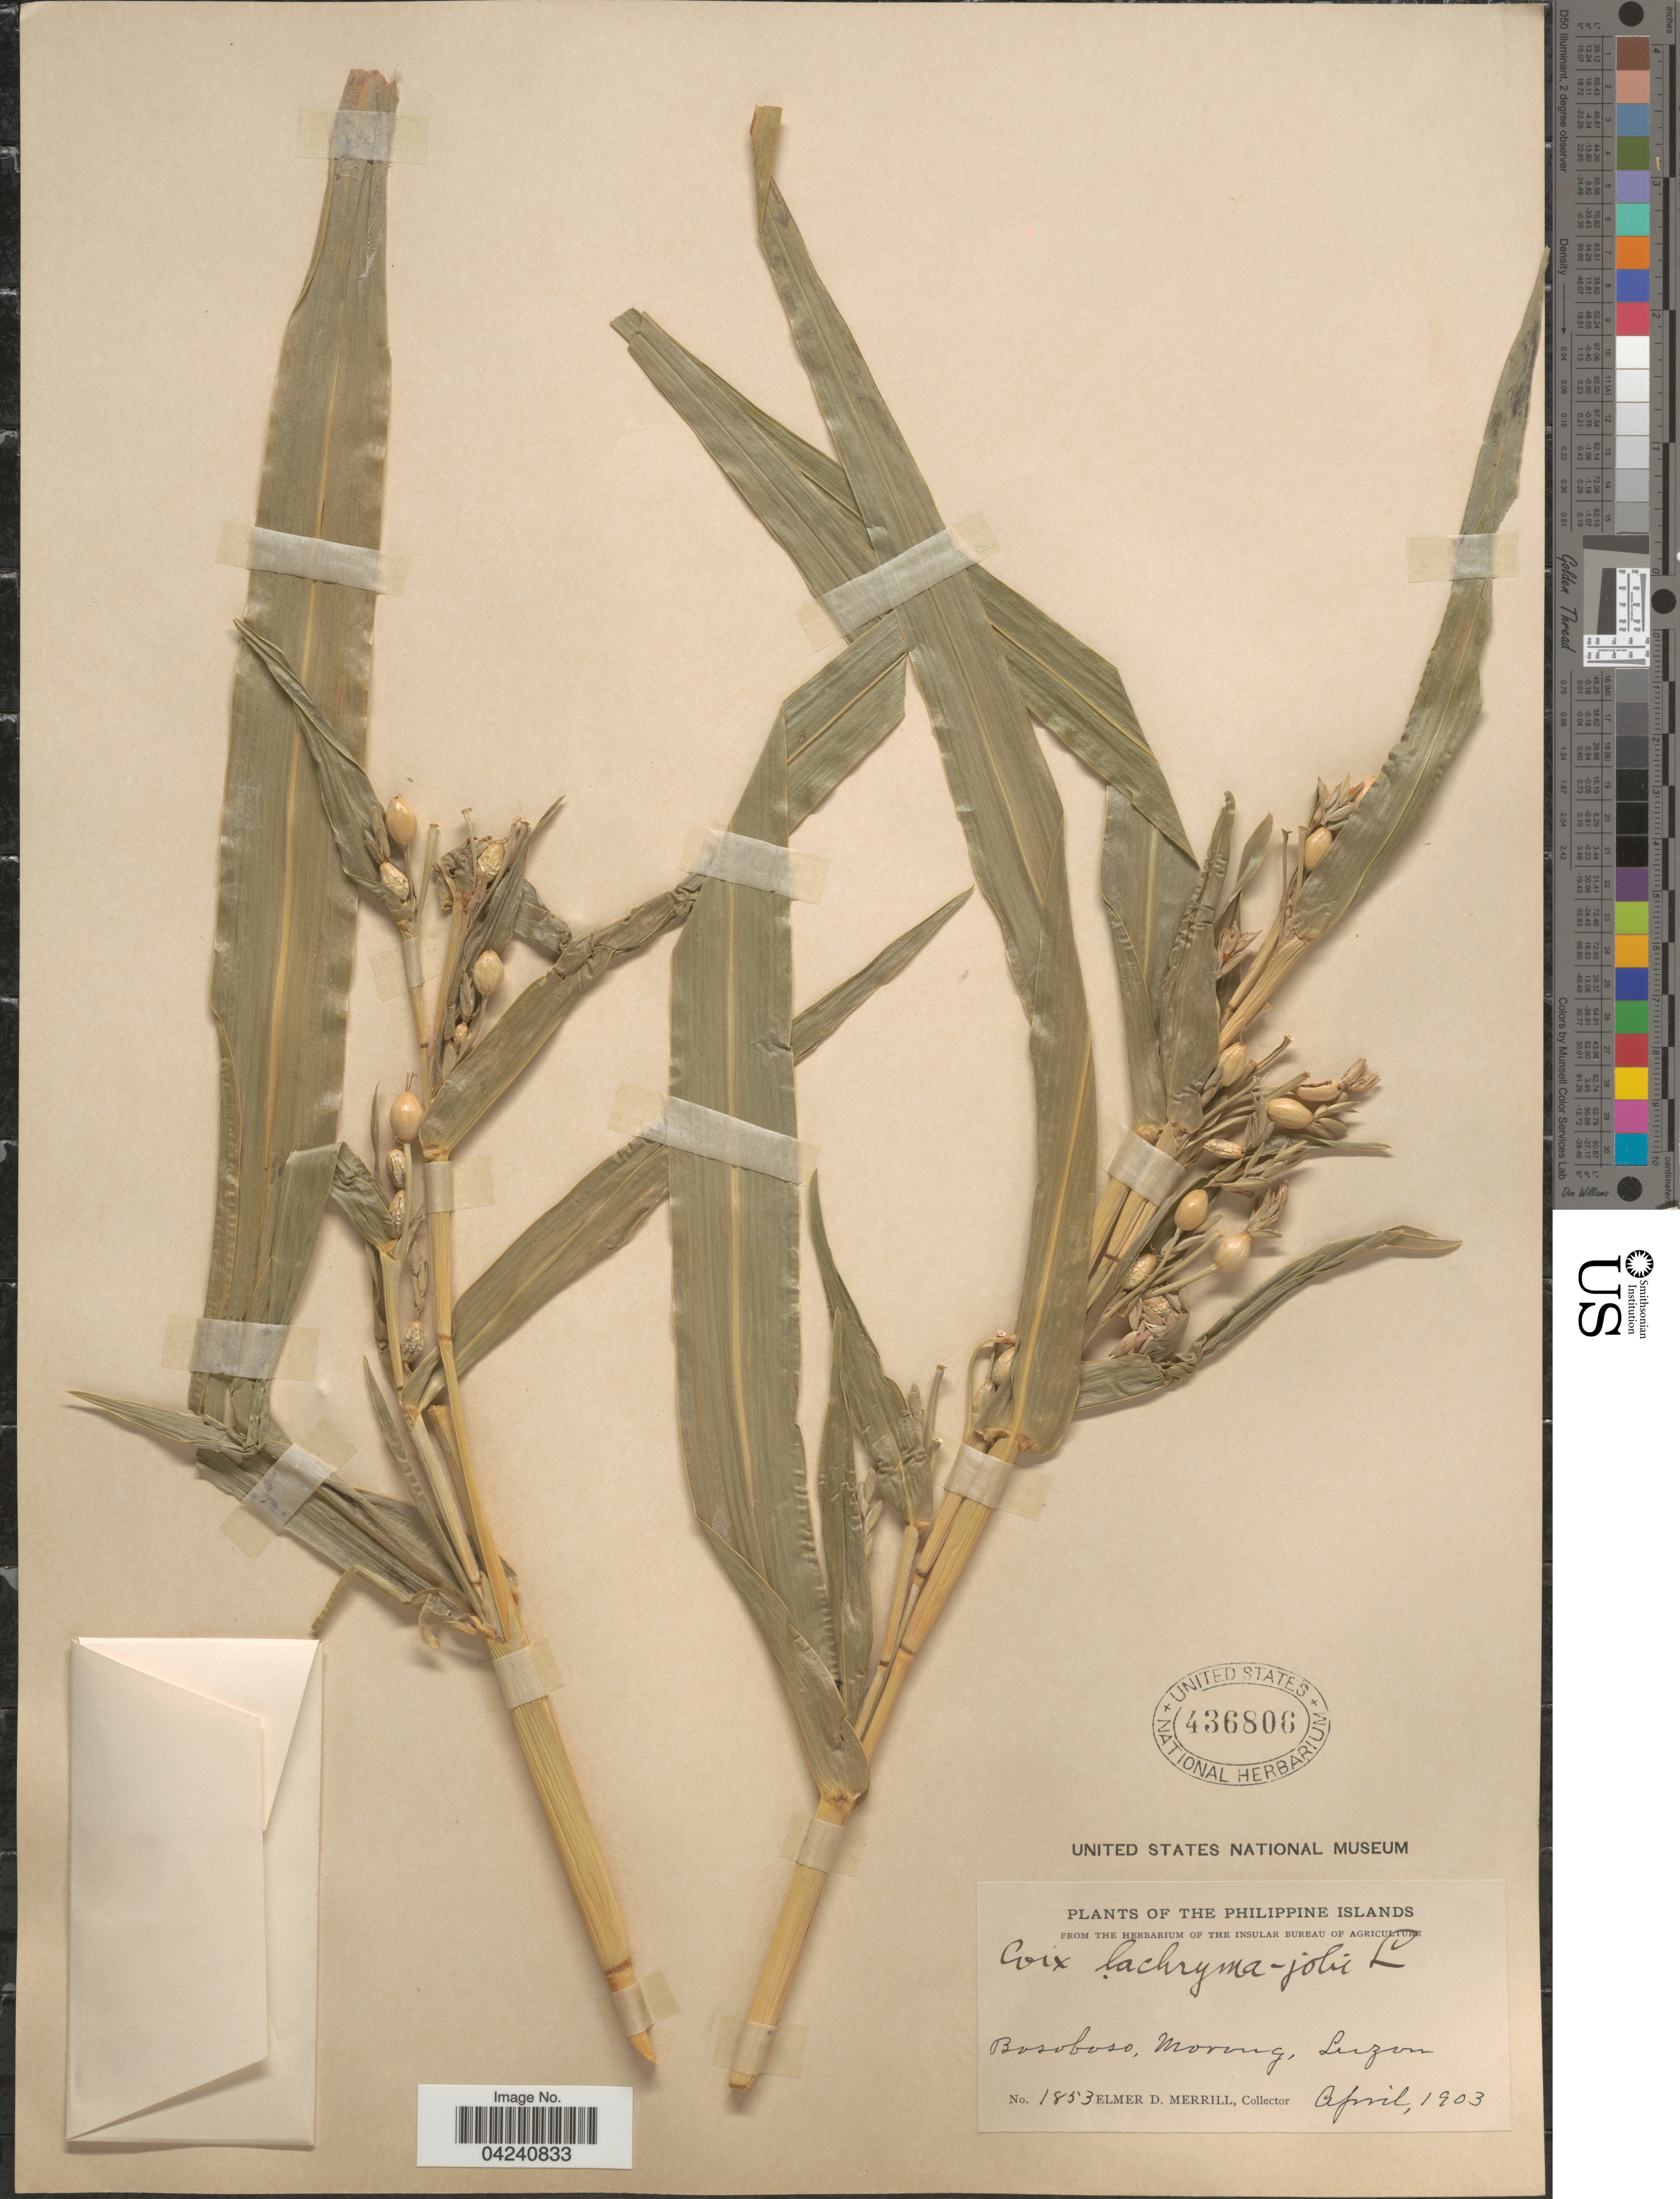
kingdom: Plantae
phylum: Tracheophyta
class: Liliopsida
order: Poales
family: Poaceae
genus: Coix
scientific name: Coix lacryma-jobi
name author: L.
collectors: E. D. Merrill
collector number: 1853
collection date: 1903-04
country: Philippines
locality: Philippine Islands. Bosoboso, Morong, Luzon.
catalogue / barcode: US 436806